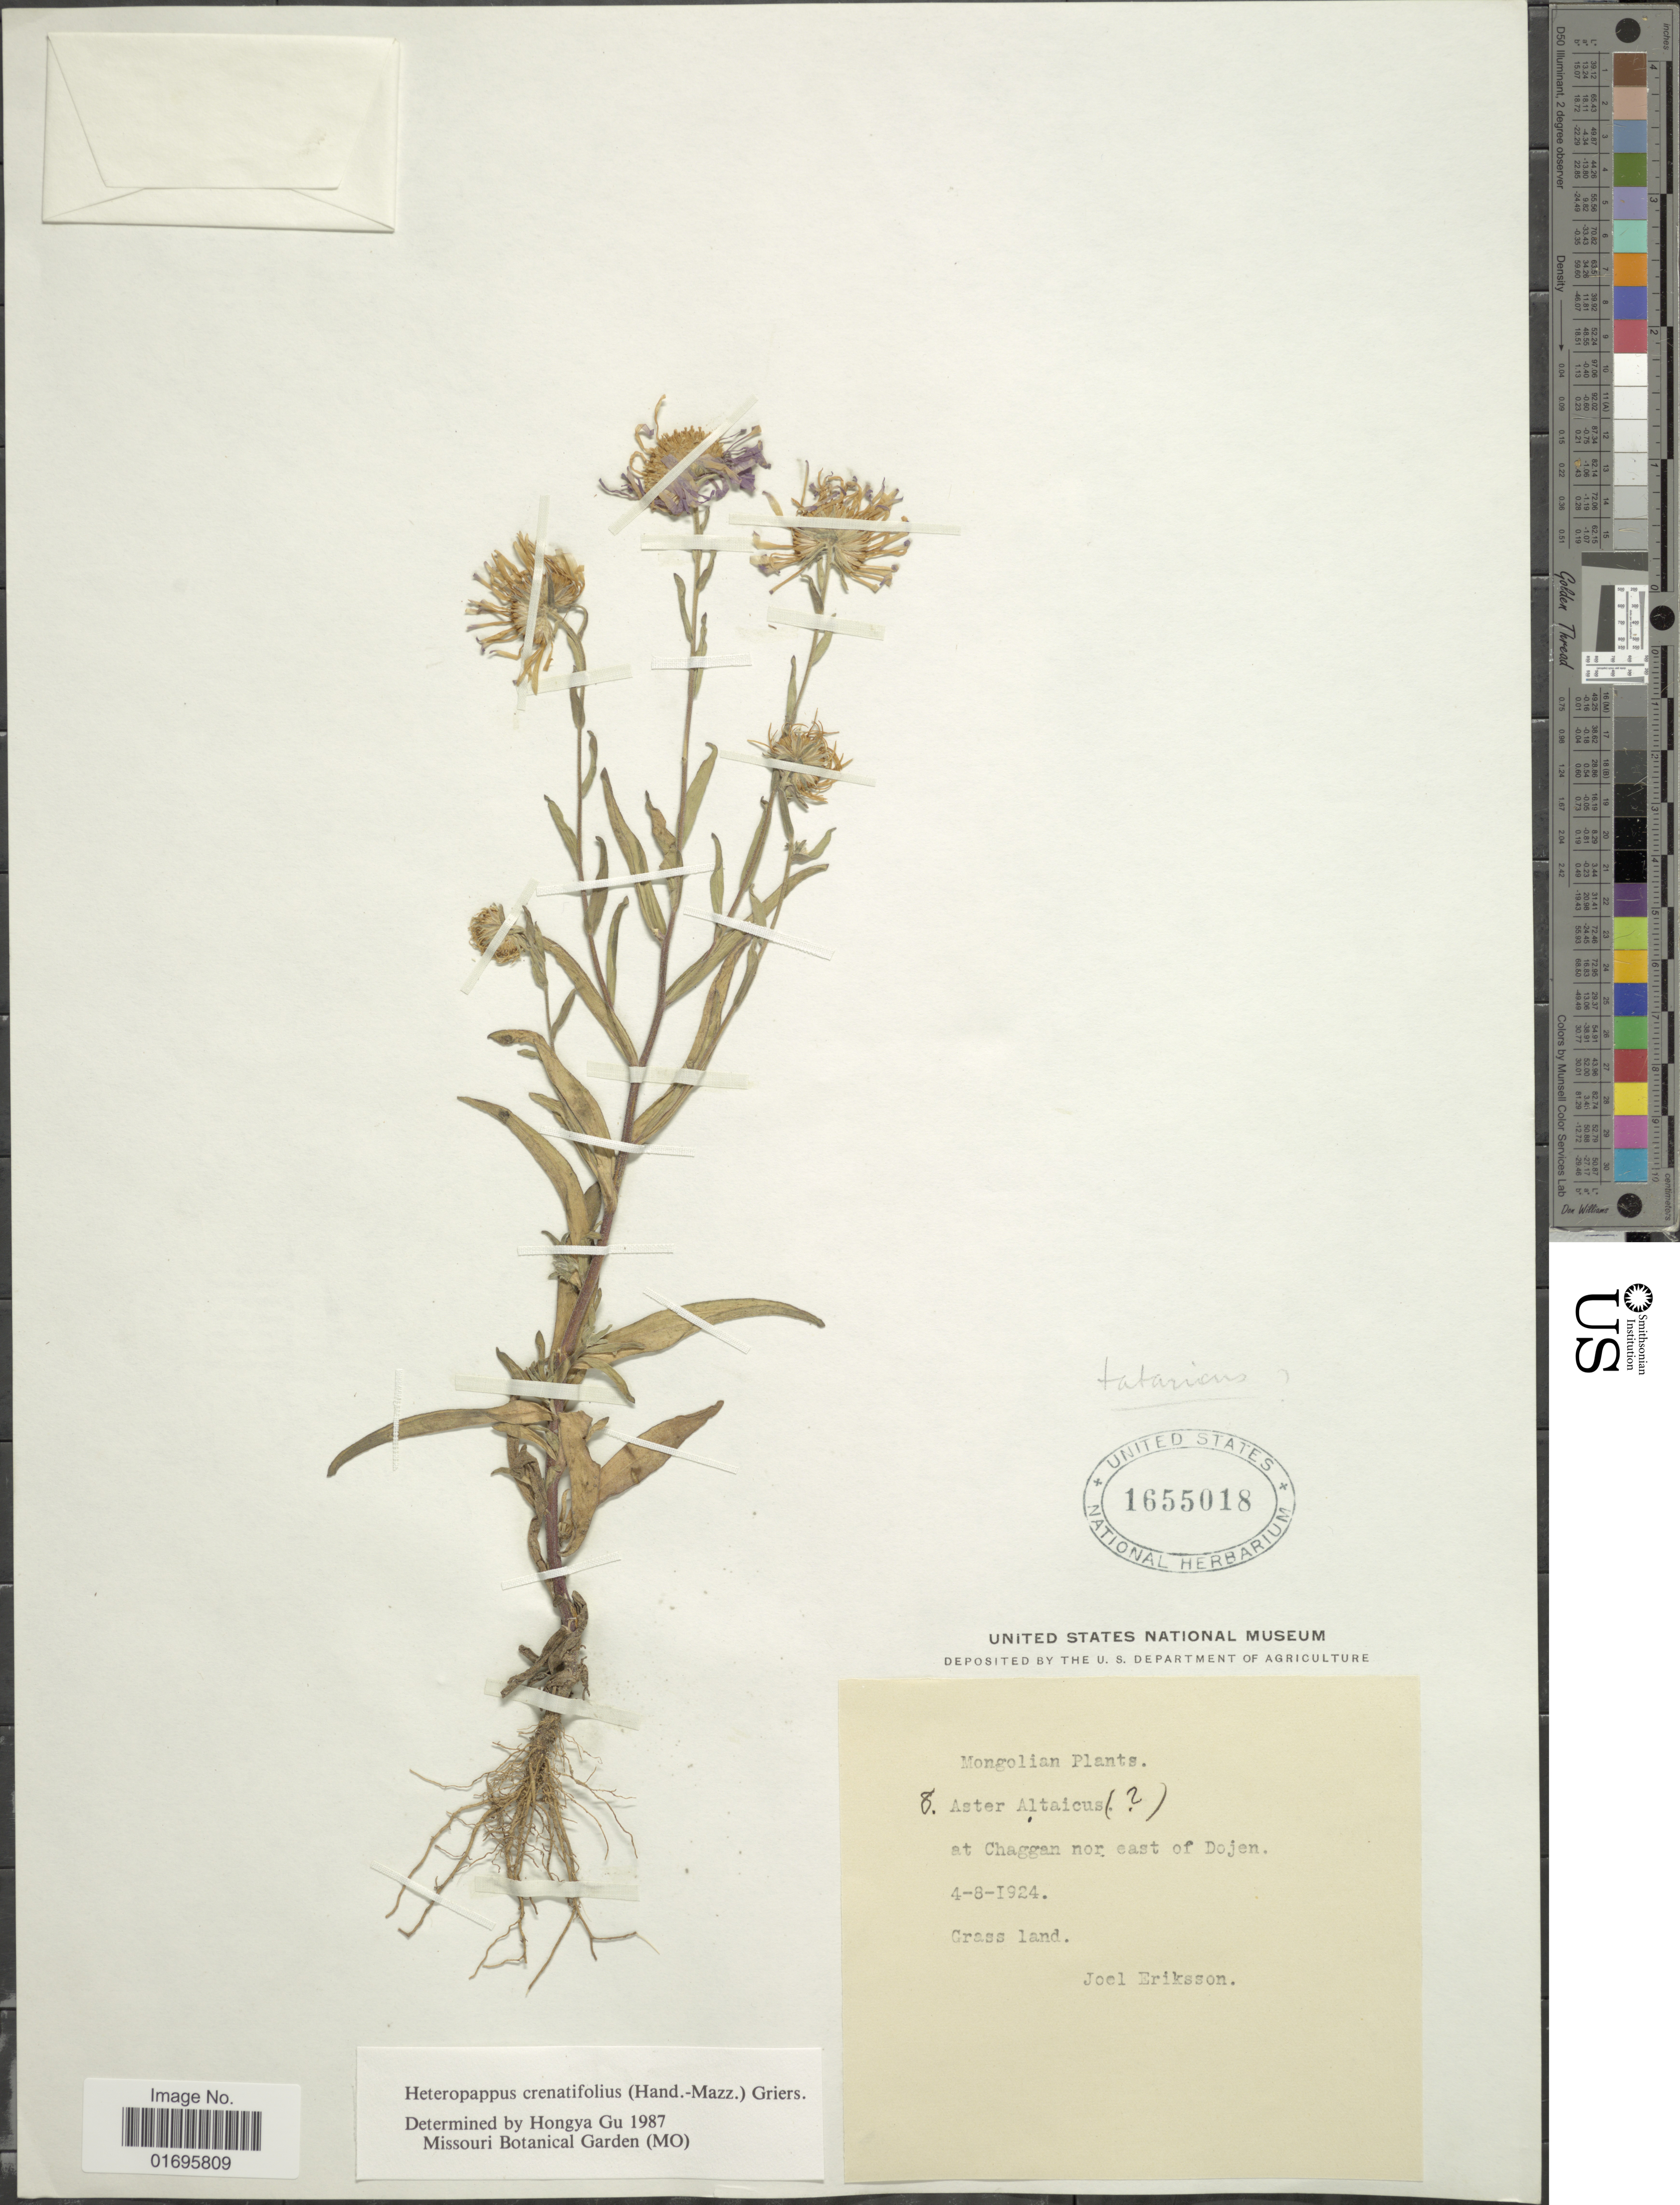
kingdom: Plantae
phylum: Tracheophyta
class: Magnoliopsida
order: Asterales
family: Asteraceae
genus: Heteropappus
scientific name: Heteropappus crenatifolius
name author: (Hand.-Mazz.) Grierson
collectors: J. Eriksson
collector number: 8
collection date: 1924-08-04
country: Mongolia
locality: At Chaggan nor east of Dojen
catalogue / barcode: US 1655018